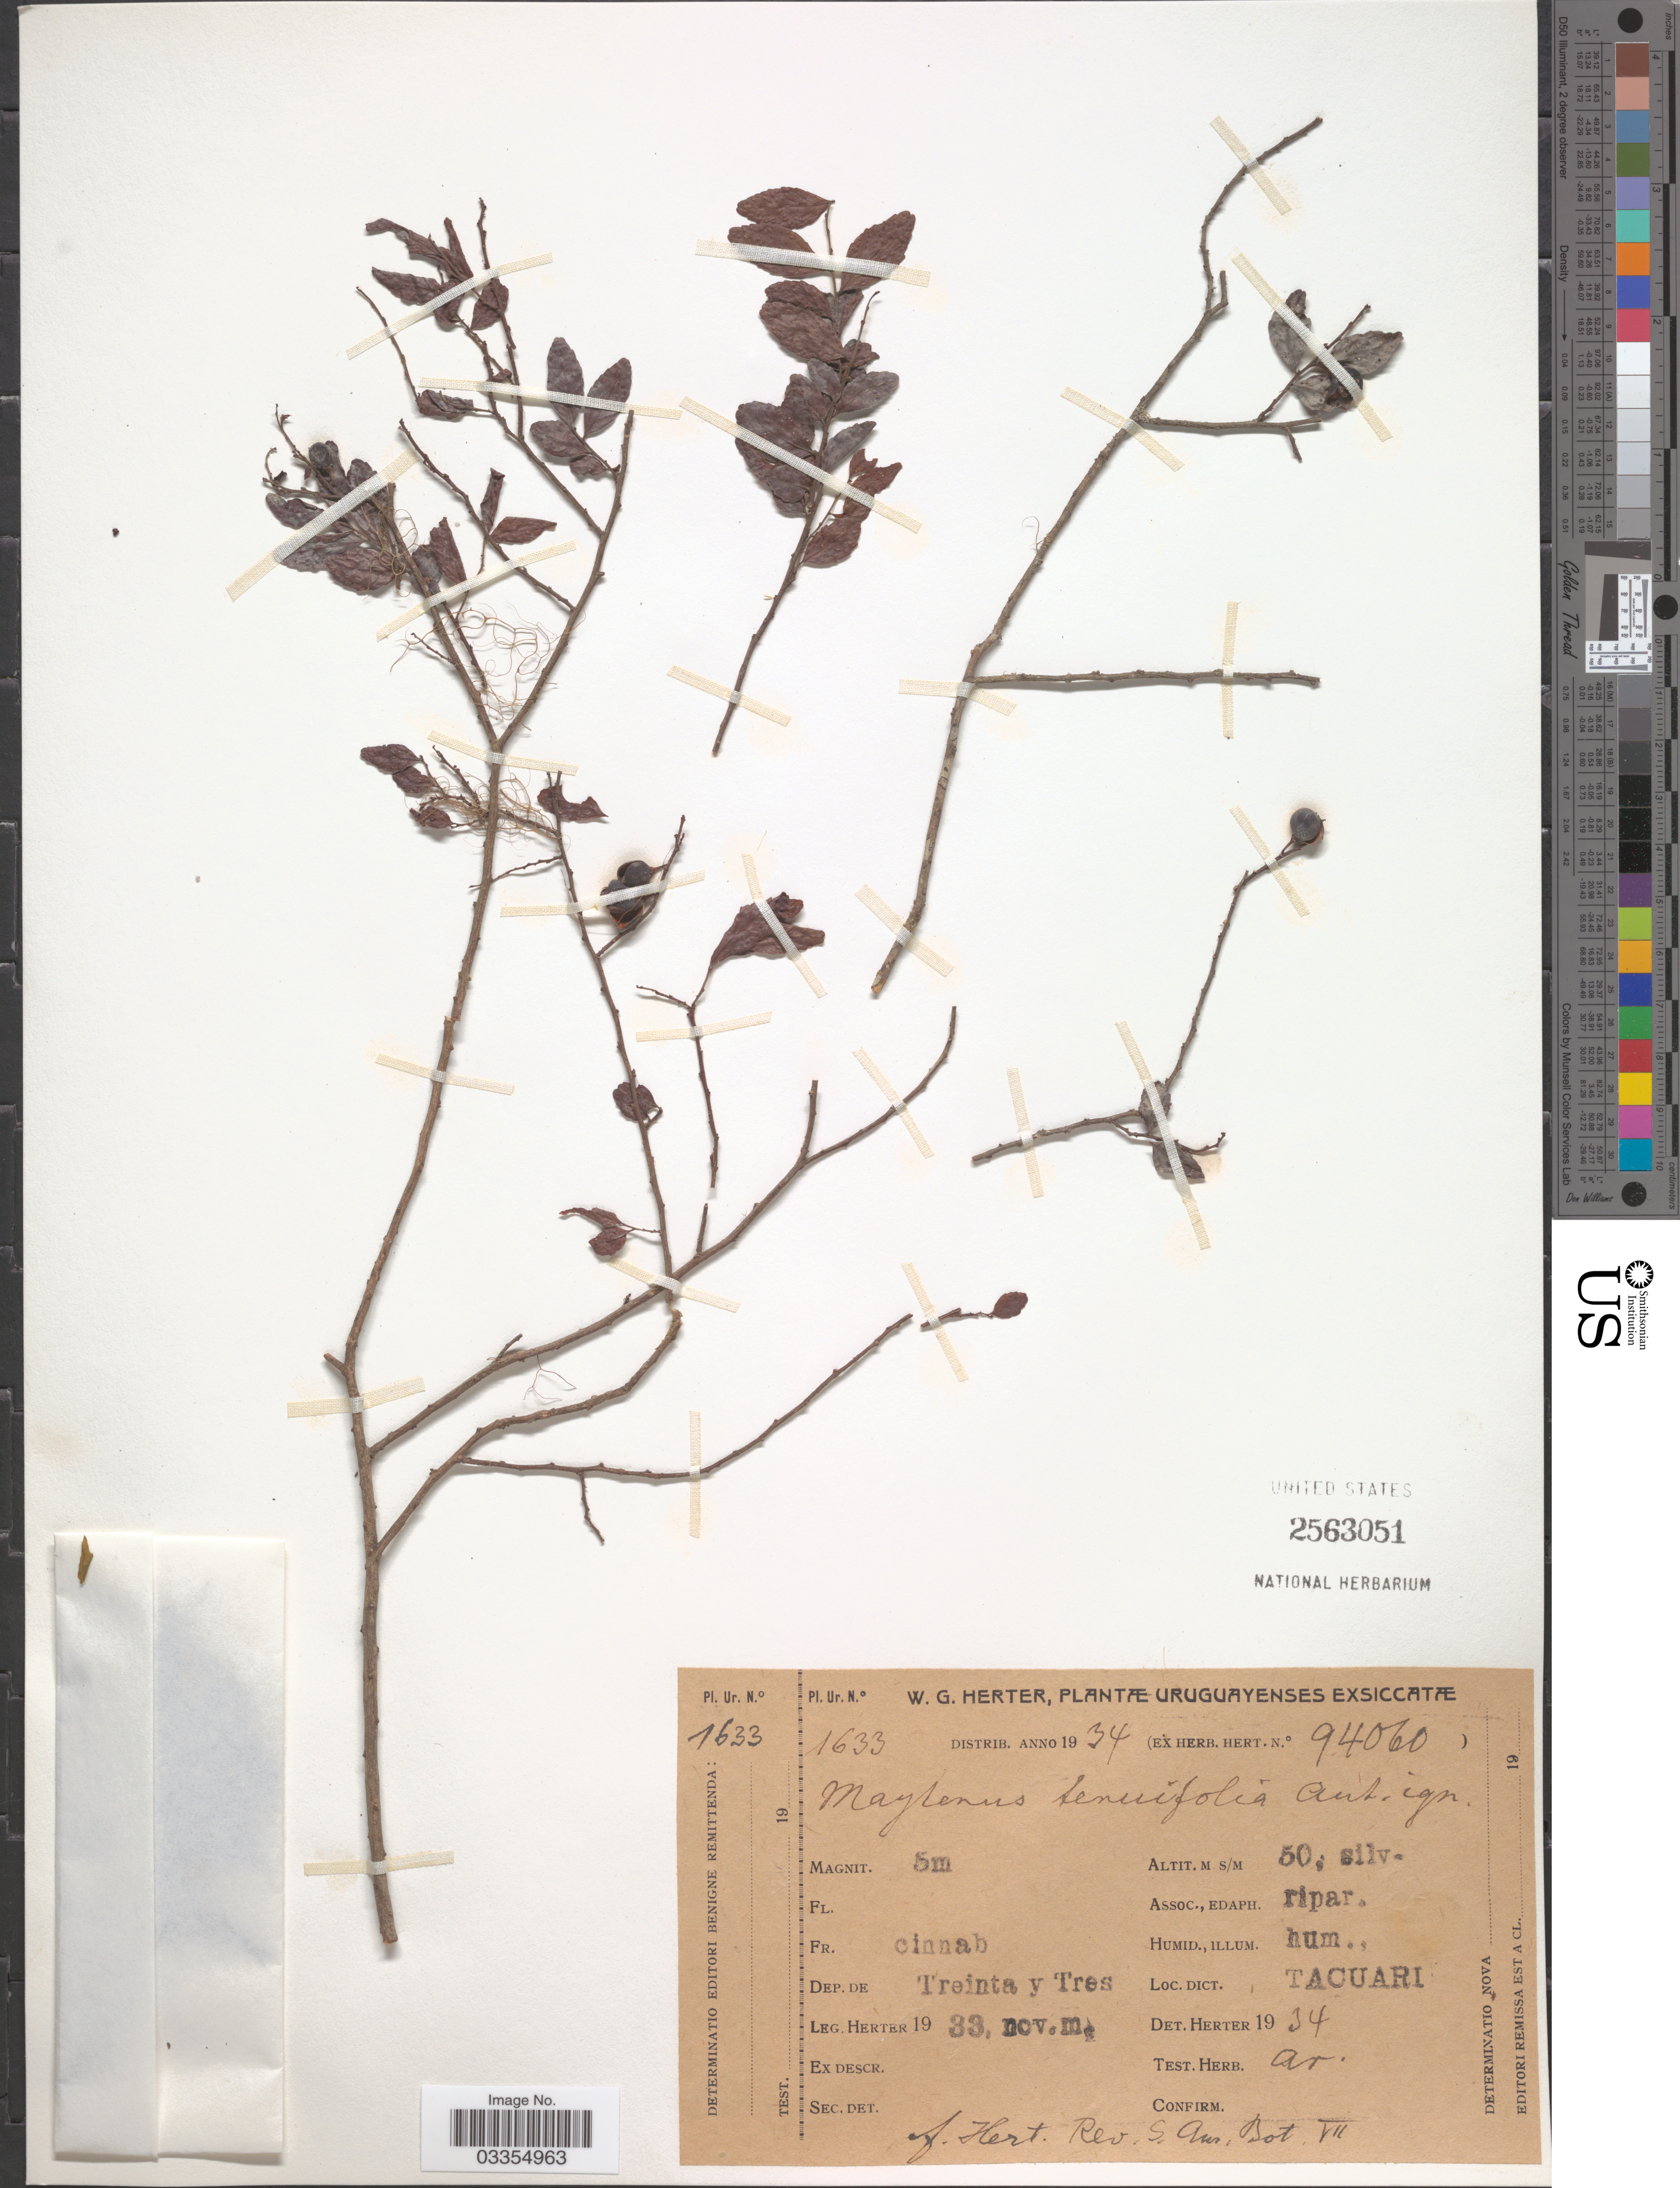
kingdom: Plantae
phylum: Tracheophyta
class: Magnoliopsida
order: Celastrales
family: Celastraceae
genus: Maytenus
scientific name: Maytenus tenuifolia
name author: Arechav. ex Herter & D. Legrand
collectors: W. G. Herter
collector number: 1633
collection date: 1933-11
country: Uruguay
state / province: Treinta y Tres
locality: Dep. de Treinta y Tres. Loc. Dict. Tacuari.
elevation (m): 50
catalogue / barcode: US 2563051